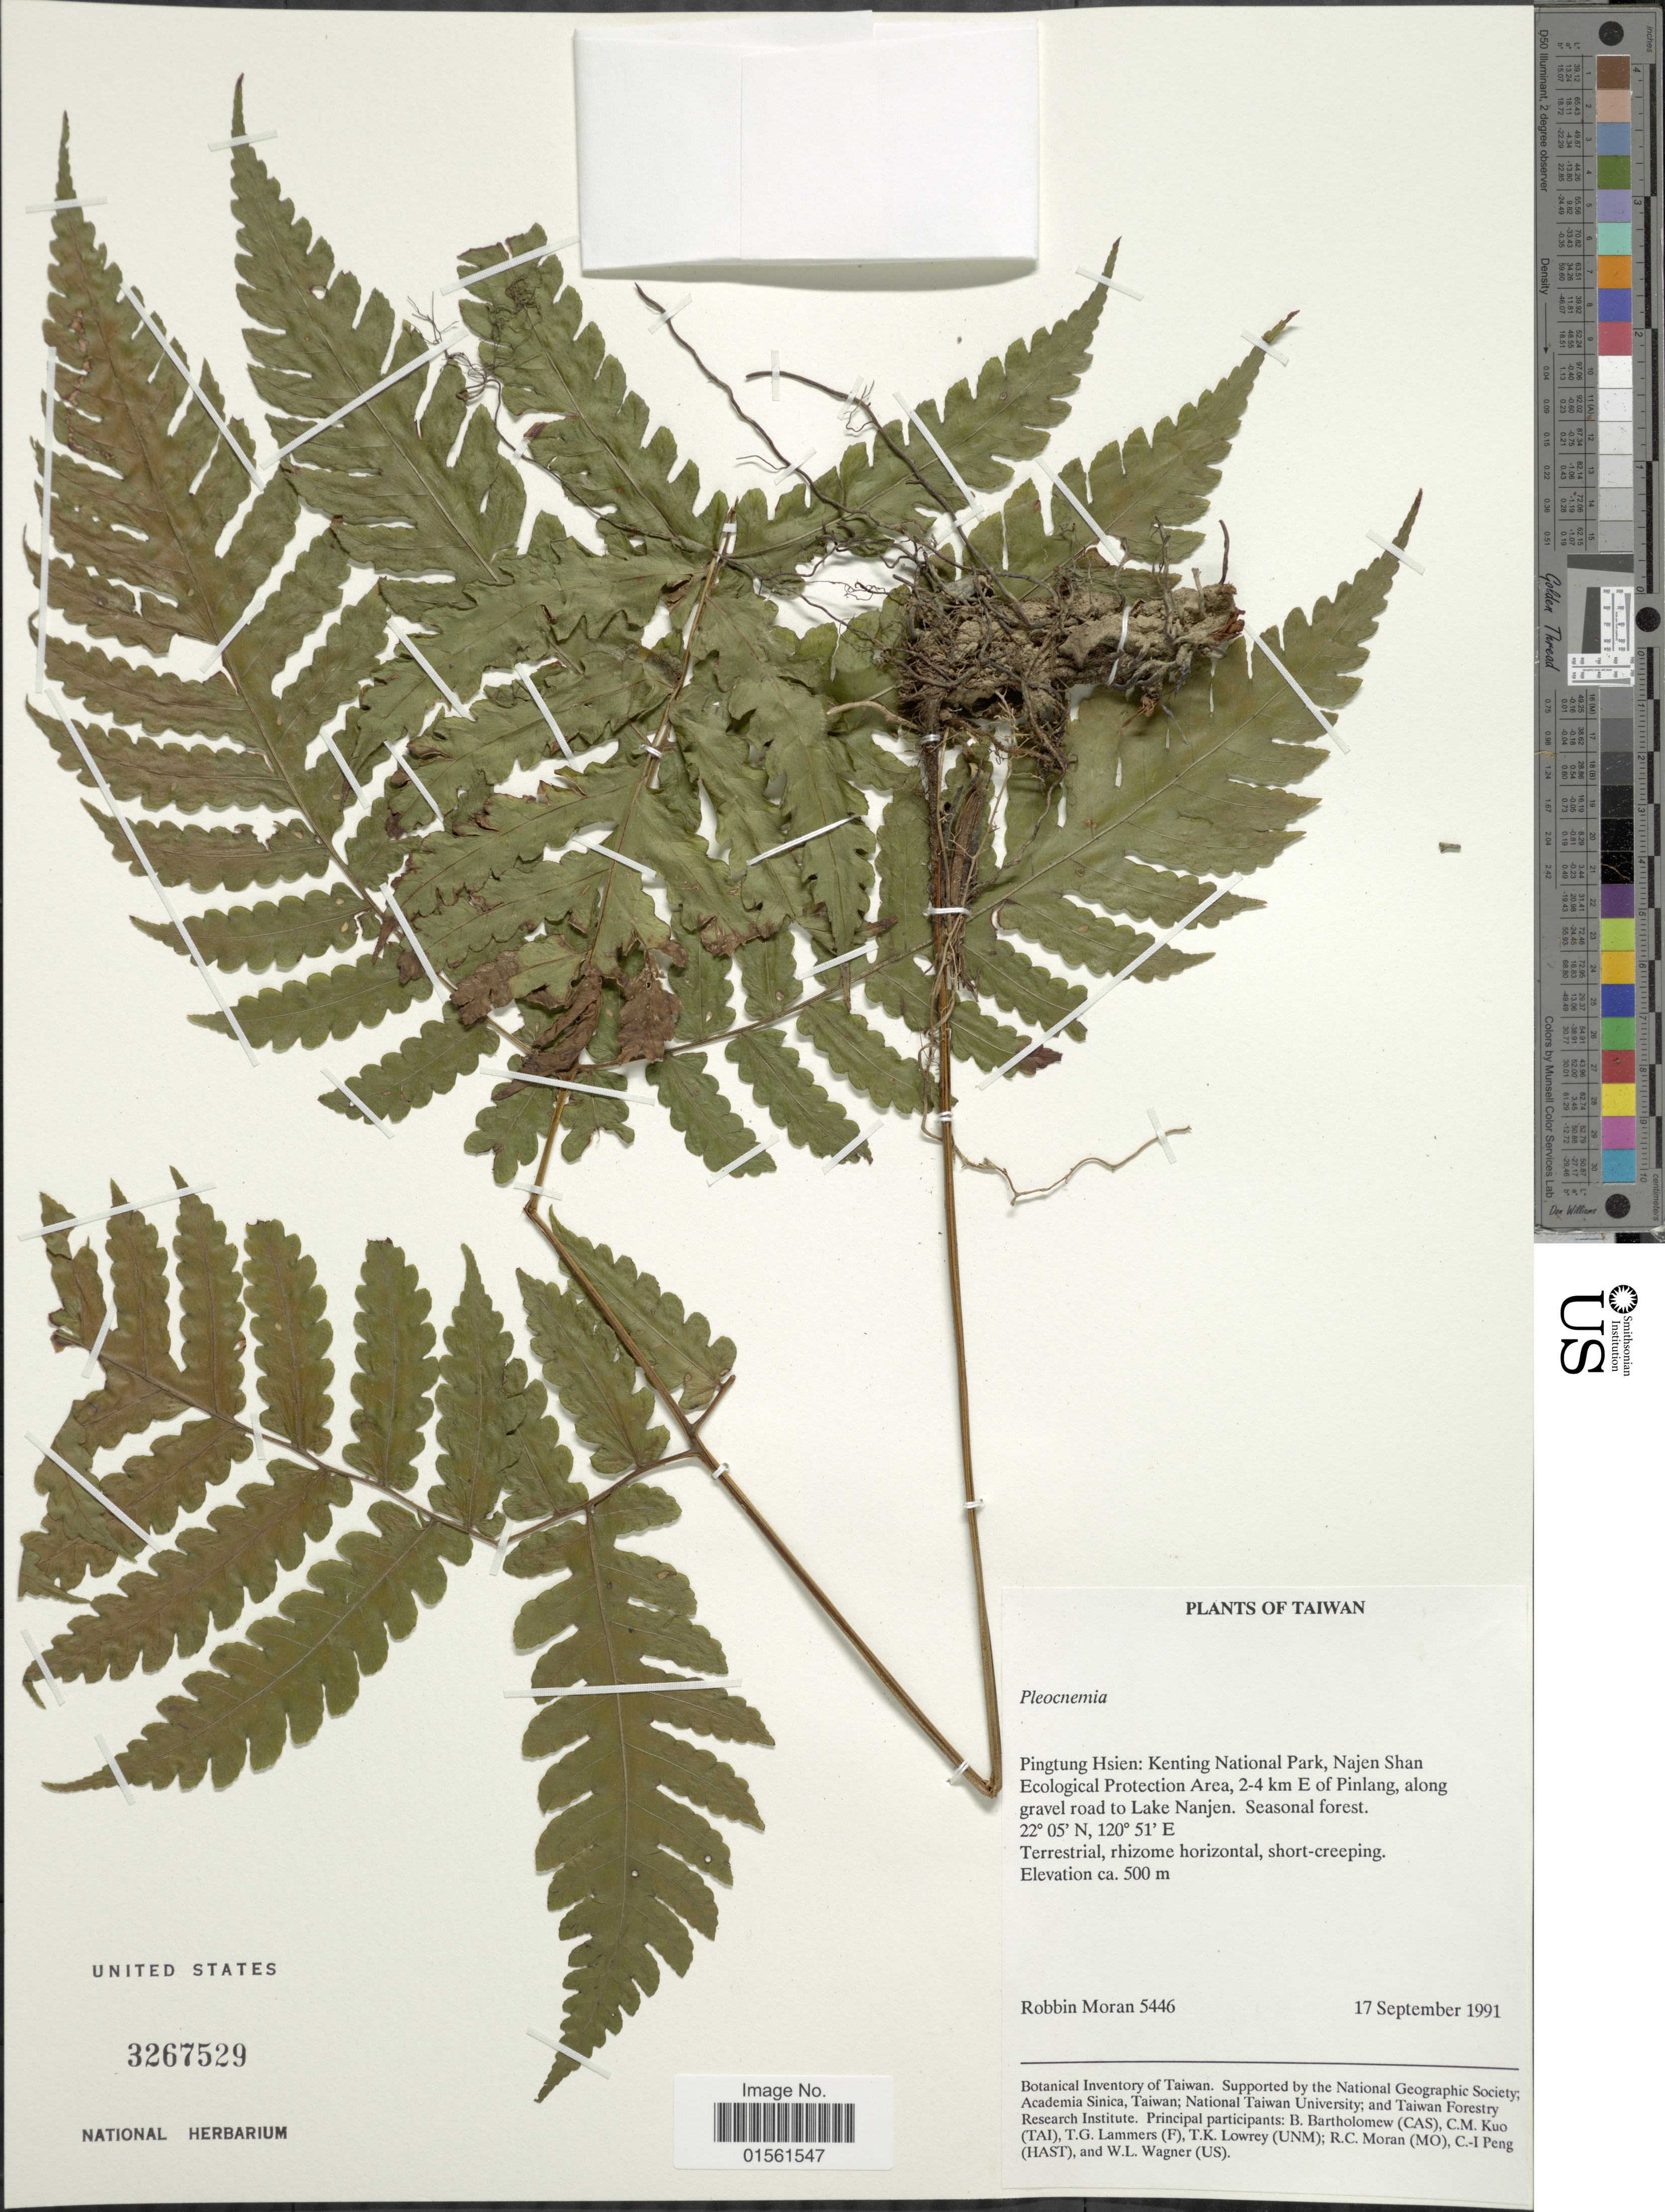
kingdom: Plantae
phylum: Tracheophyta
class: Polypodiopsida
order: Polypodiales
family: Dryopteridaceae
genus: Pleocnemia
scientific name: Pleocnemia sp.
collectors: R. C. Moran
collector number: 5446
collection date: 1991-09-17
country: Taiwan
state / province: Pingtung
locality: Taiwan, Pingtung Hsien: Kenting National Park, Najen Shan Ecological Protection Area, 2-4 km E of Pinlang, along gravel road to Lake Nanjen.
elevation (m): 500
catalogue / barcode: US 3267529